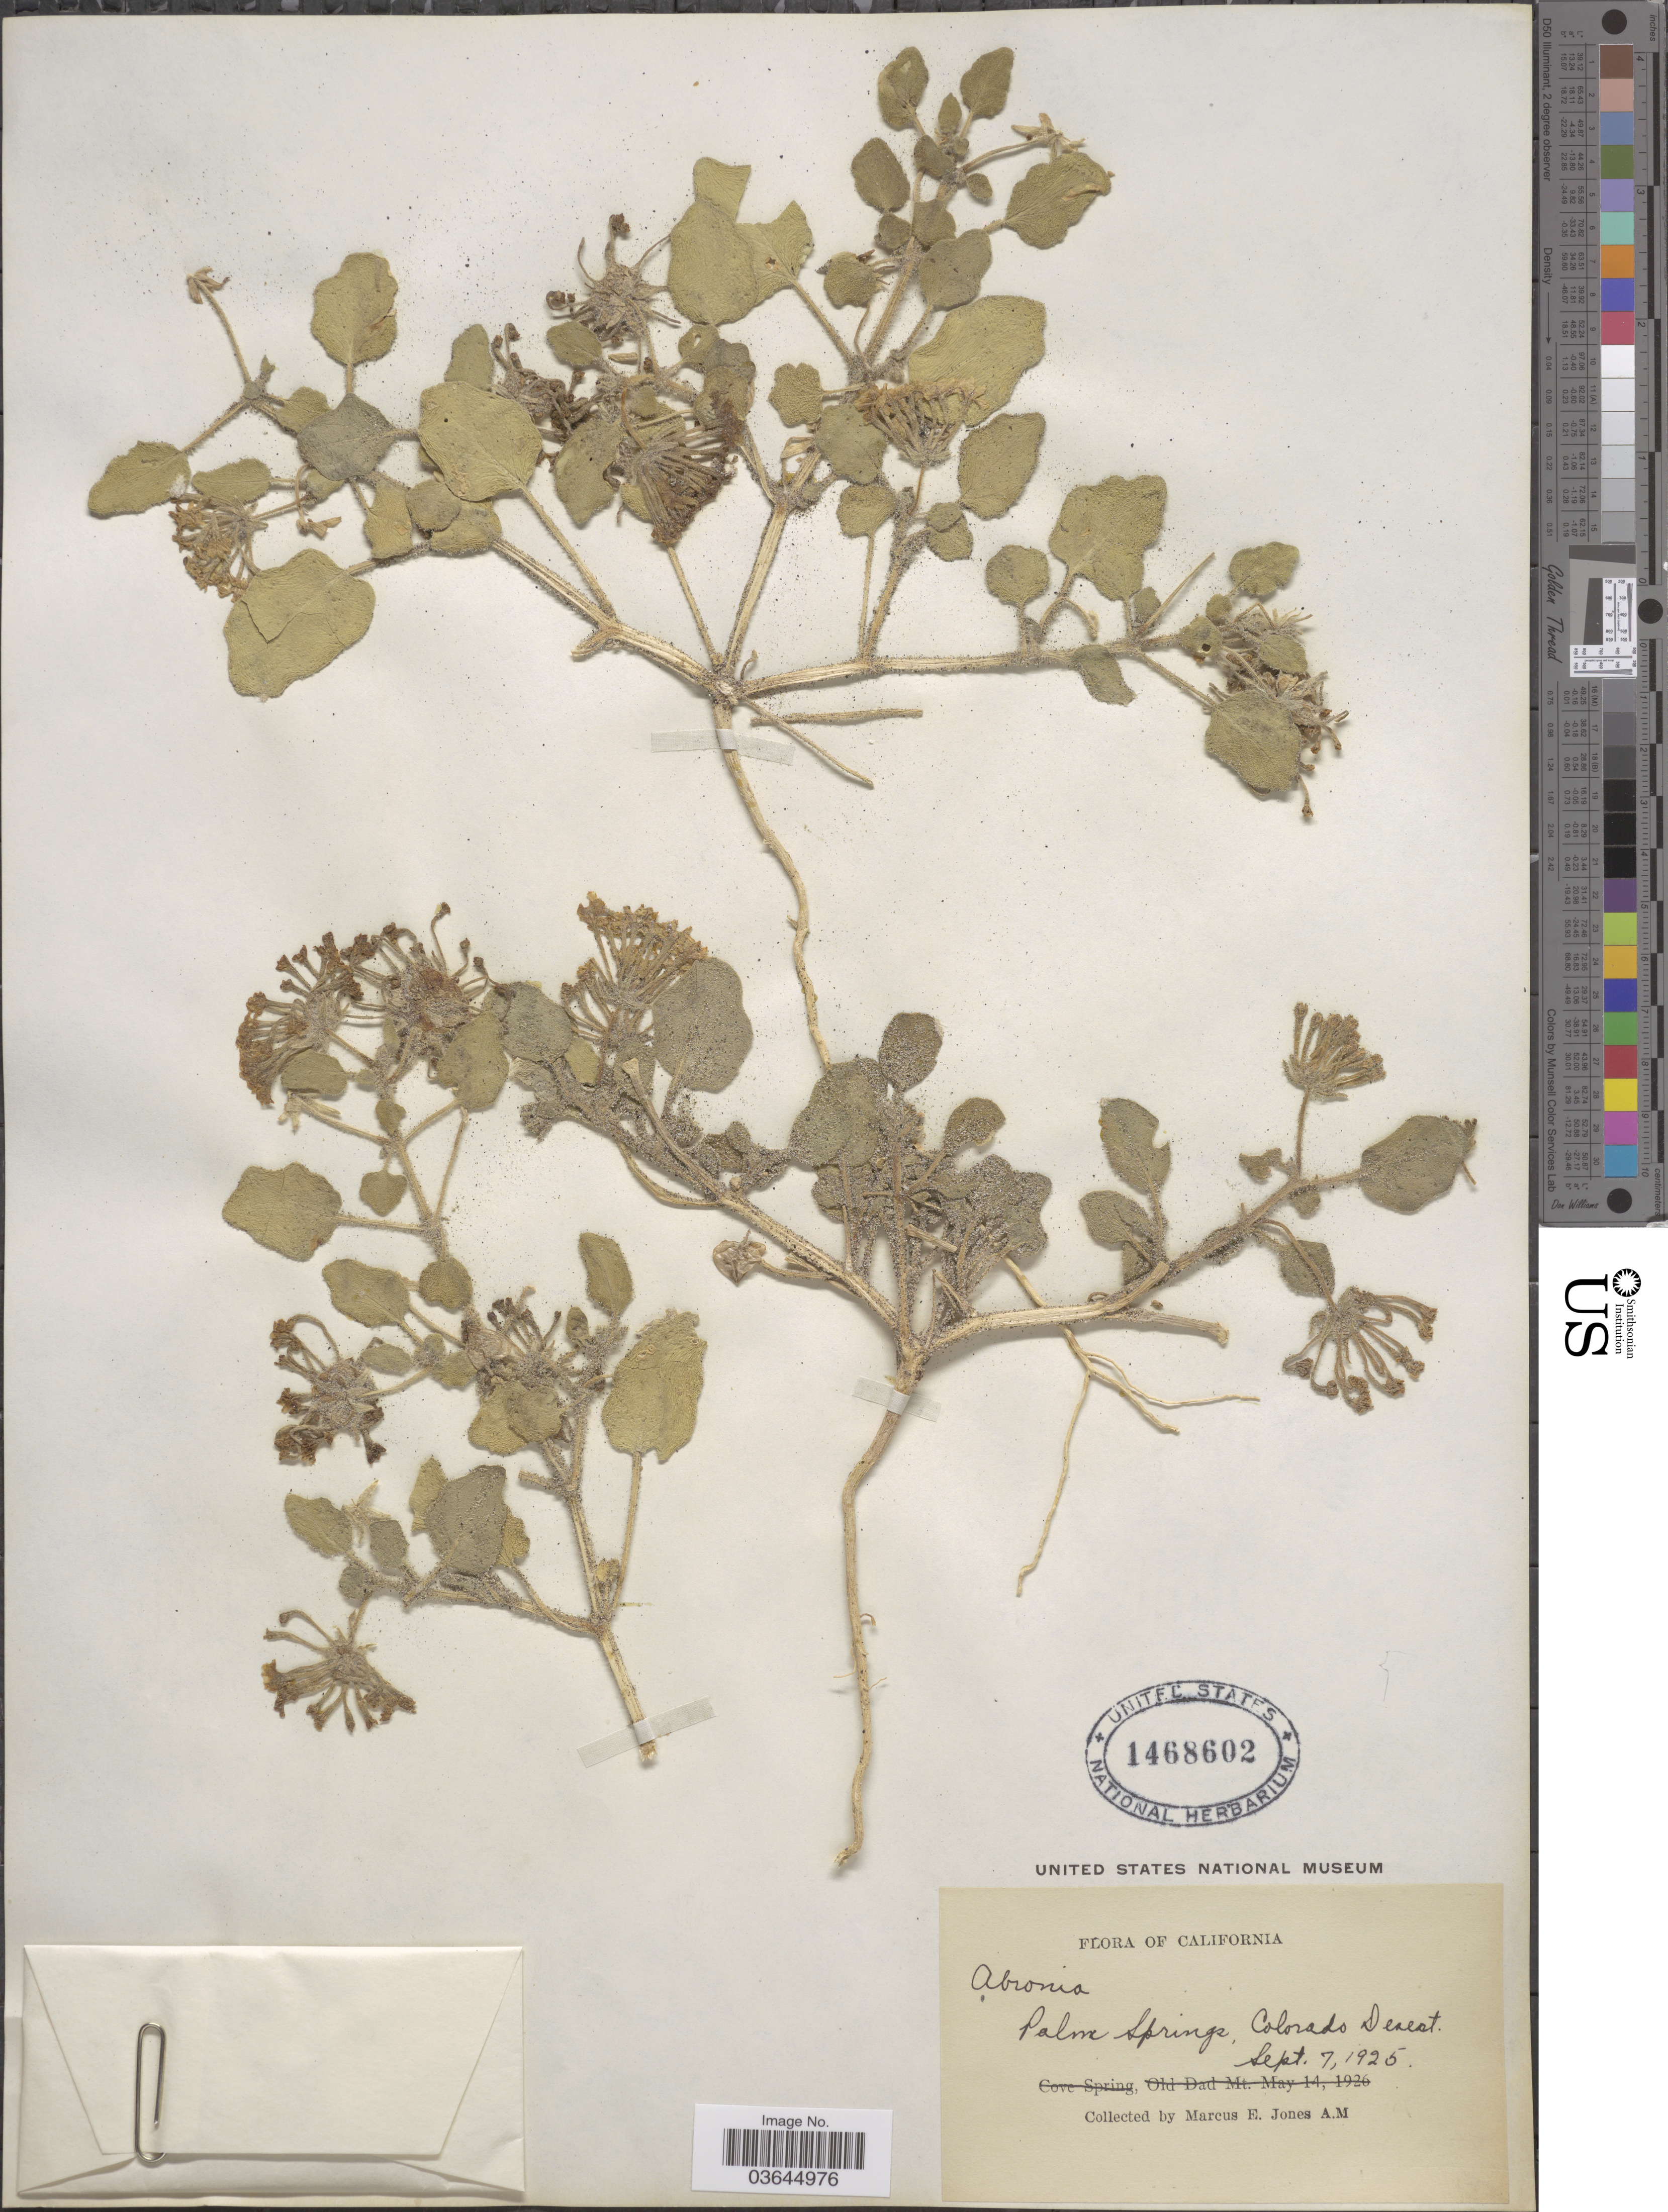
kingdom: Plantae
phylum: Tracheophyta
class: Magnoliopsida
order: Caryophyllales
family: Nyctaginaceae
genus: Abronia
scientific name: Abronia sp.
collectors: M. E. Jones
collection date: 1925-09-07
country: United States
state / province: California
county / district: Riverside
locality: Palm Springs, Colorado Desert.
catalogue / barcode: US 1468602